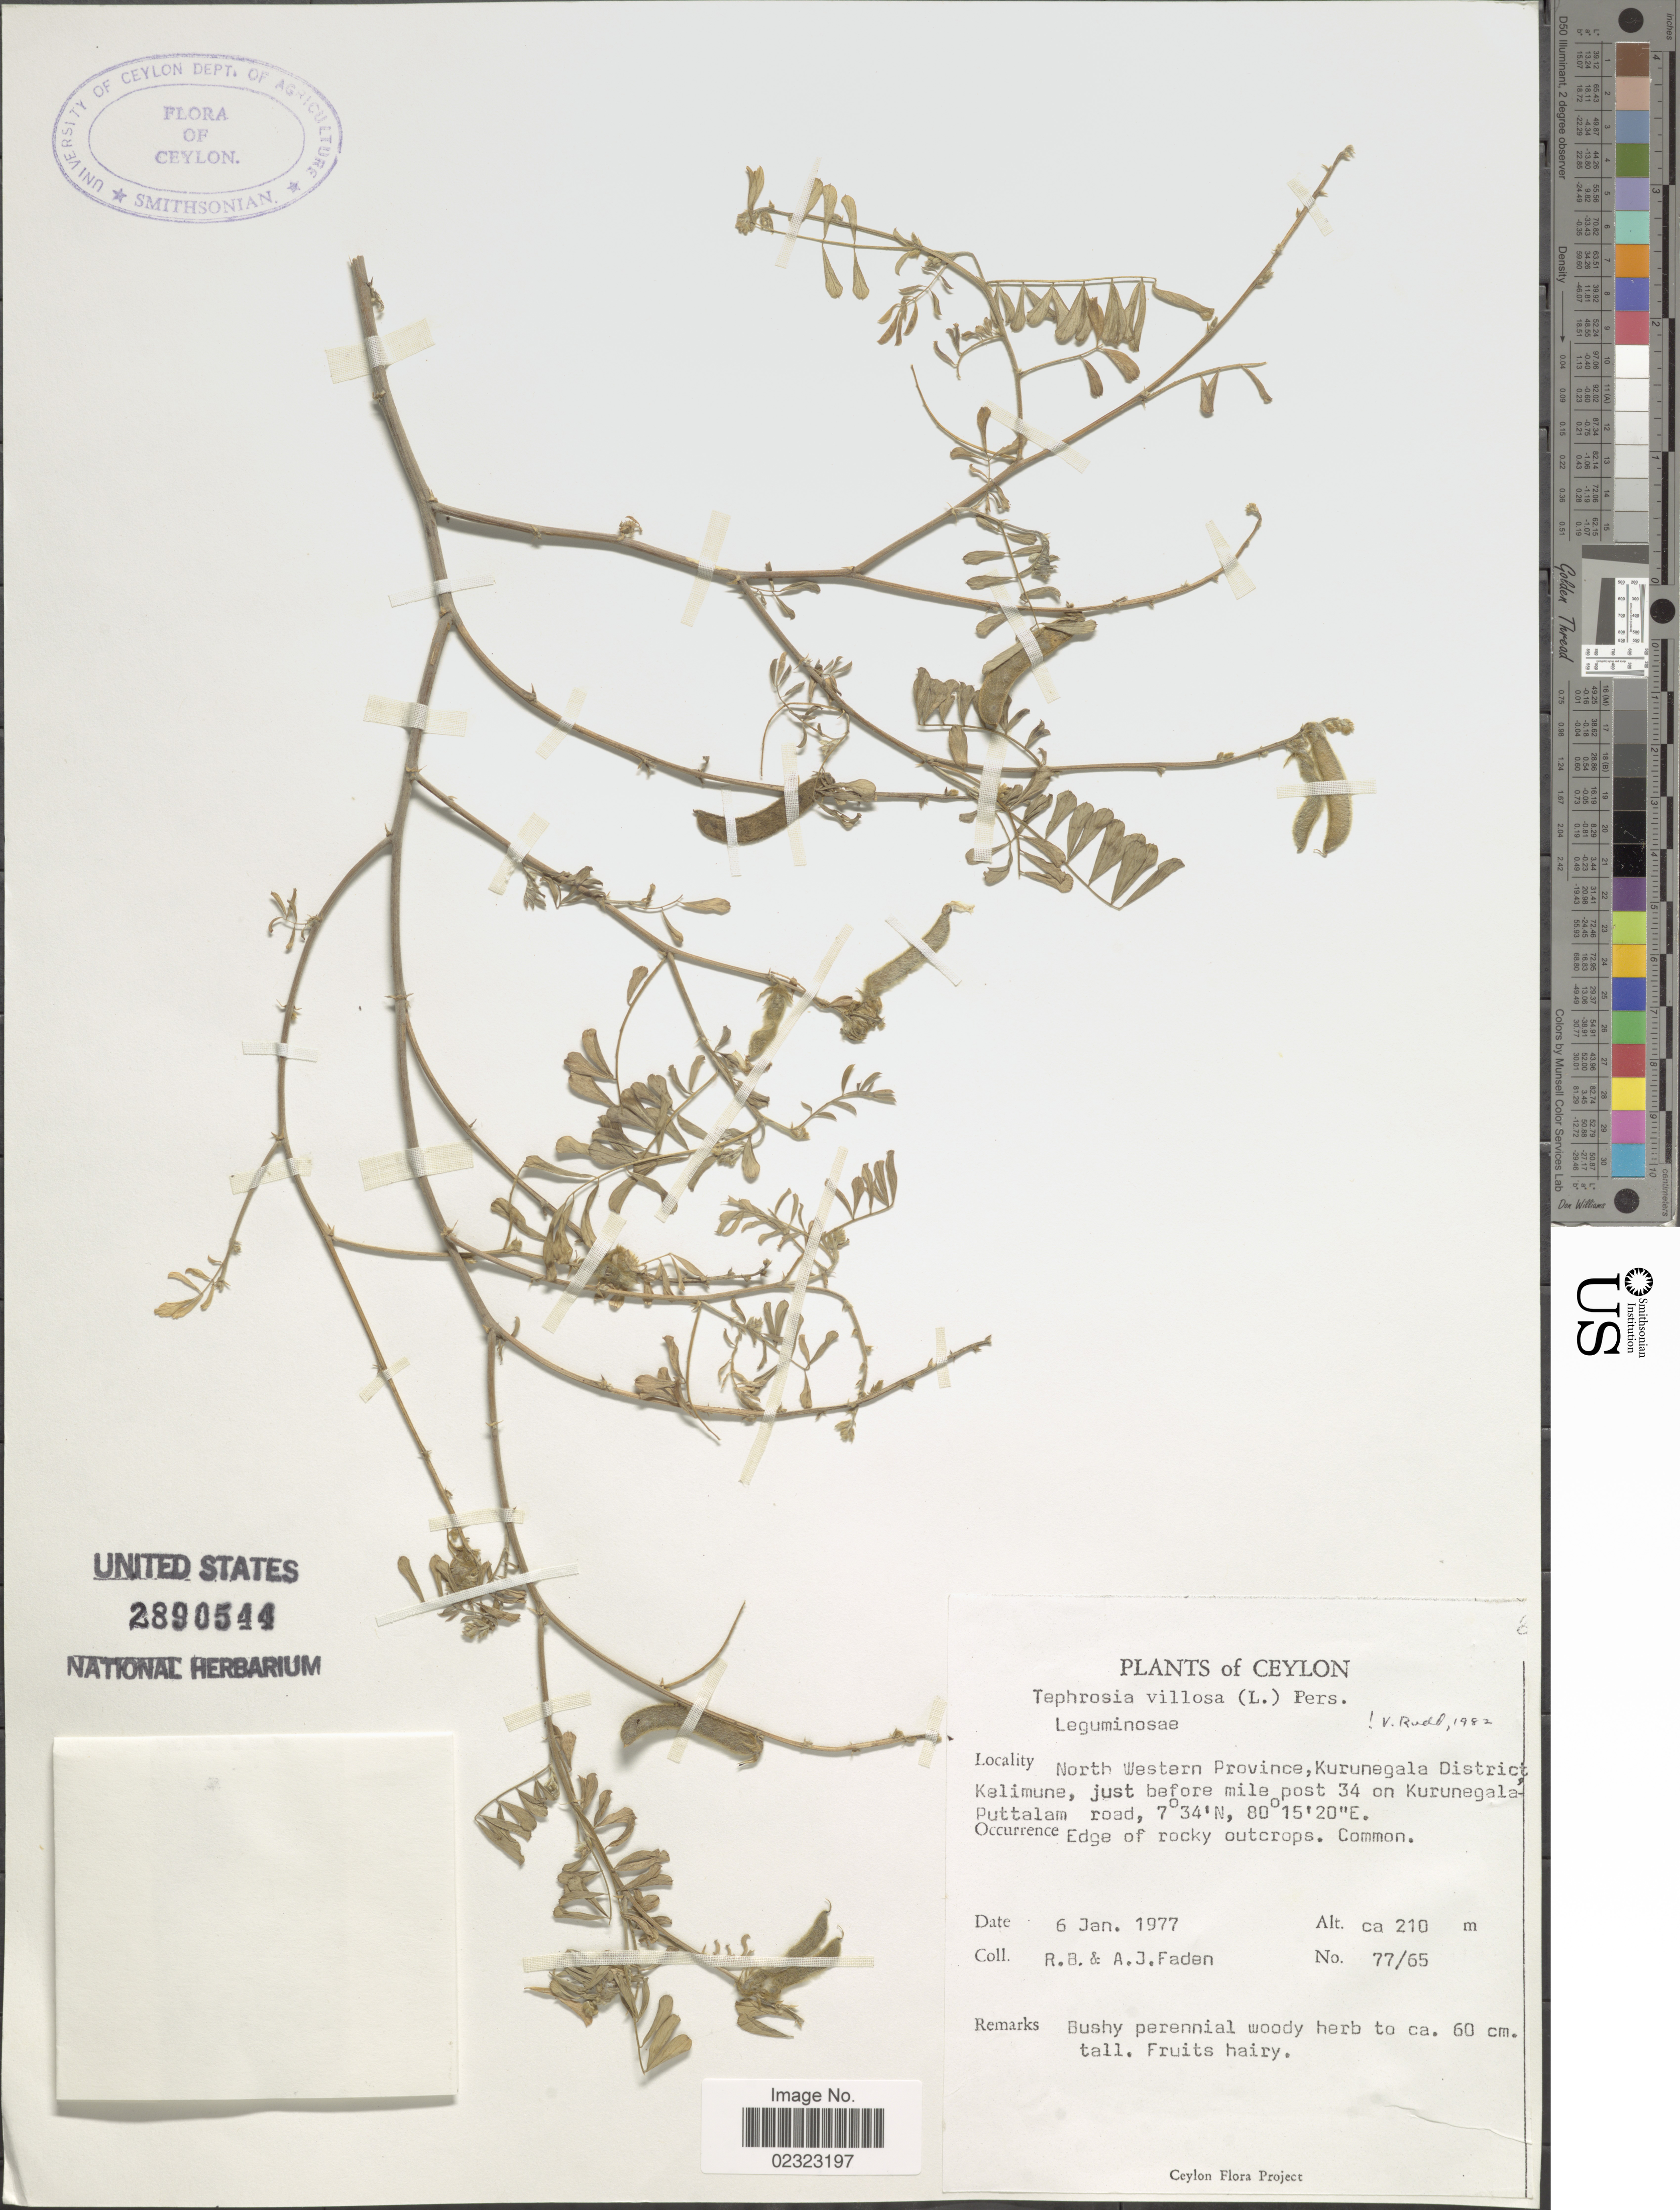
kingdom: Plantae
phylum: Tracheophyta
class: Magnoliopsida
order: Fabales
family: Fabaceae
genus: Tephrosia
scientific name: Tephrosia villosa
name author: Pers.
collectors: R. B. Faden & A. J. Faden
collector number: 77/65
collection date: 1977-01-06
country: Sri Lanka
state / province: North Western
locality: Ceylon. Kurunegala District, Kalimune, just before mile post 34 on Kurunegala-Puttalam road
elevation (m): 210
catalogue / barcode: US 2890544